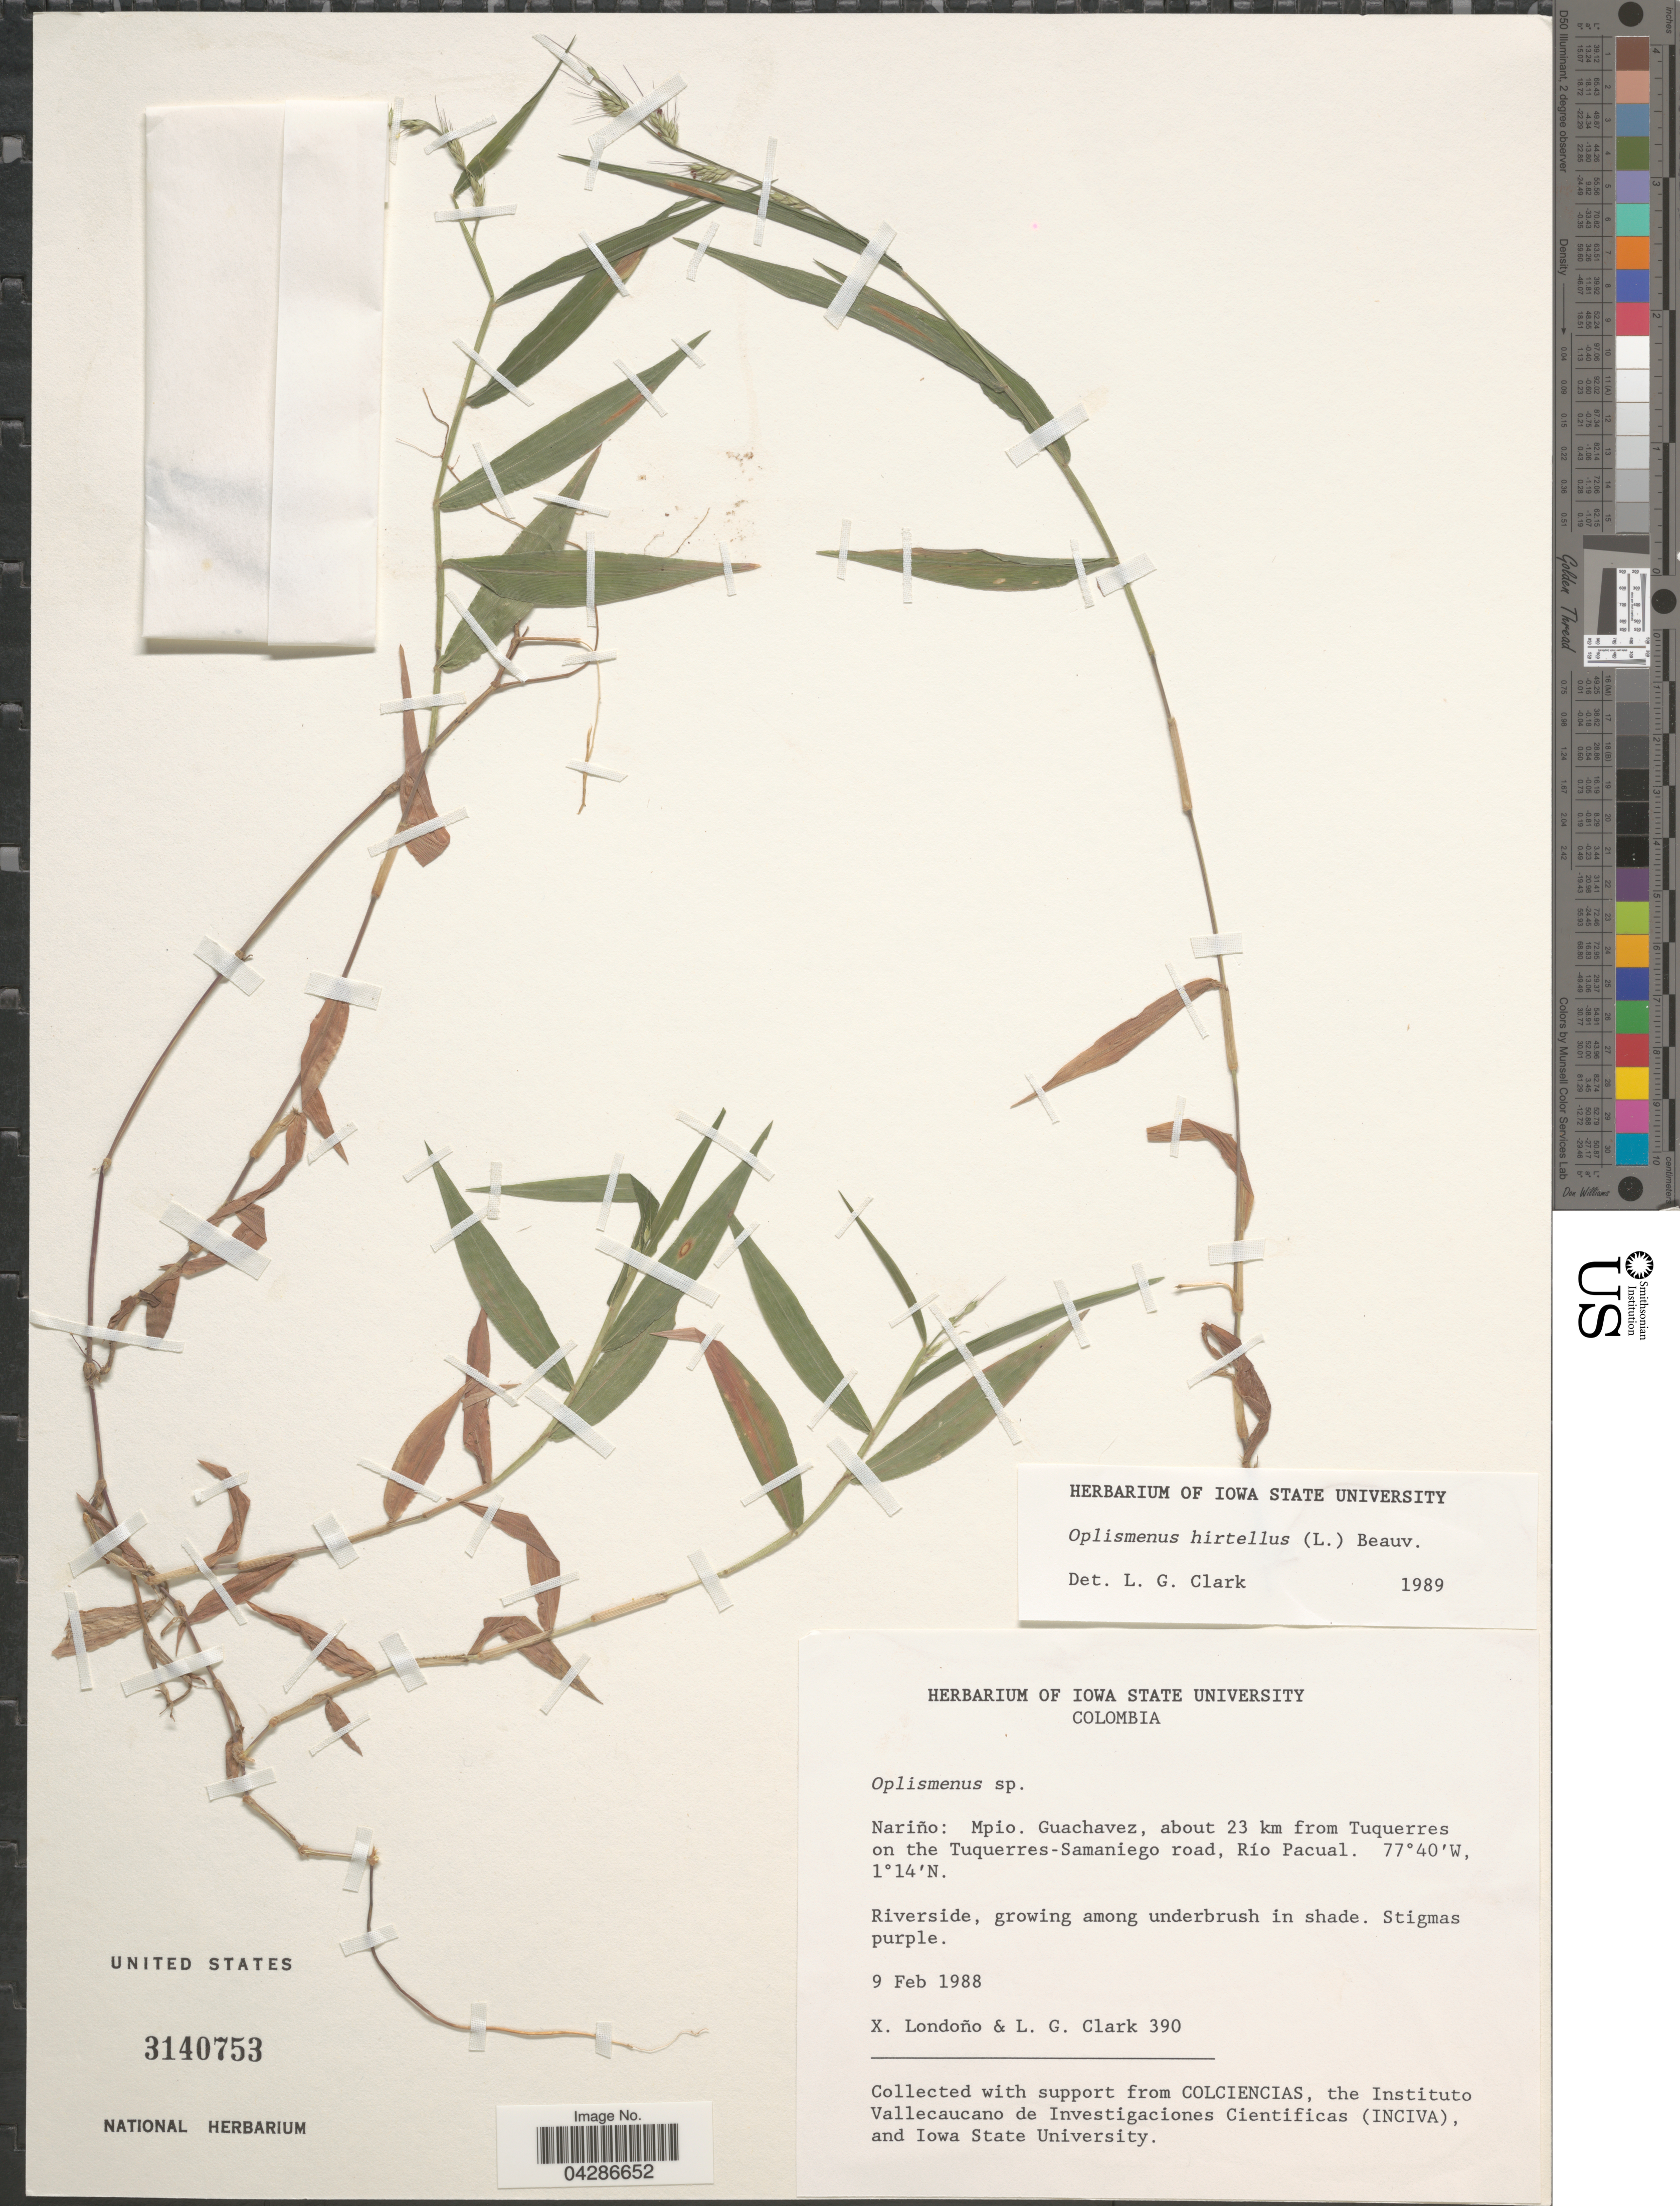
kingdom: Plantae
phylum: Tracheophyta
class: Liliopsida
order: Poales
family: Poaceae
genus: Oplismenus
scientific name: Oplismenus hirtellus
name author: (L.) P. Beauv.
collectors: X. Londoño & L. G. Clark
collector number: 390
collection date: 1988-02-09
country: Colombia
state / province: Nariño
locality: Mpio. Guachavez, about 23 km from Tuquerres on the Tuquerres-Samaniego road, Río Pacual.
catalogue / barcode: US 3140753